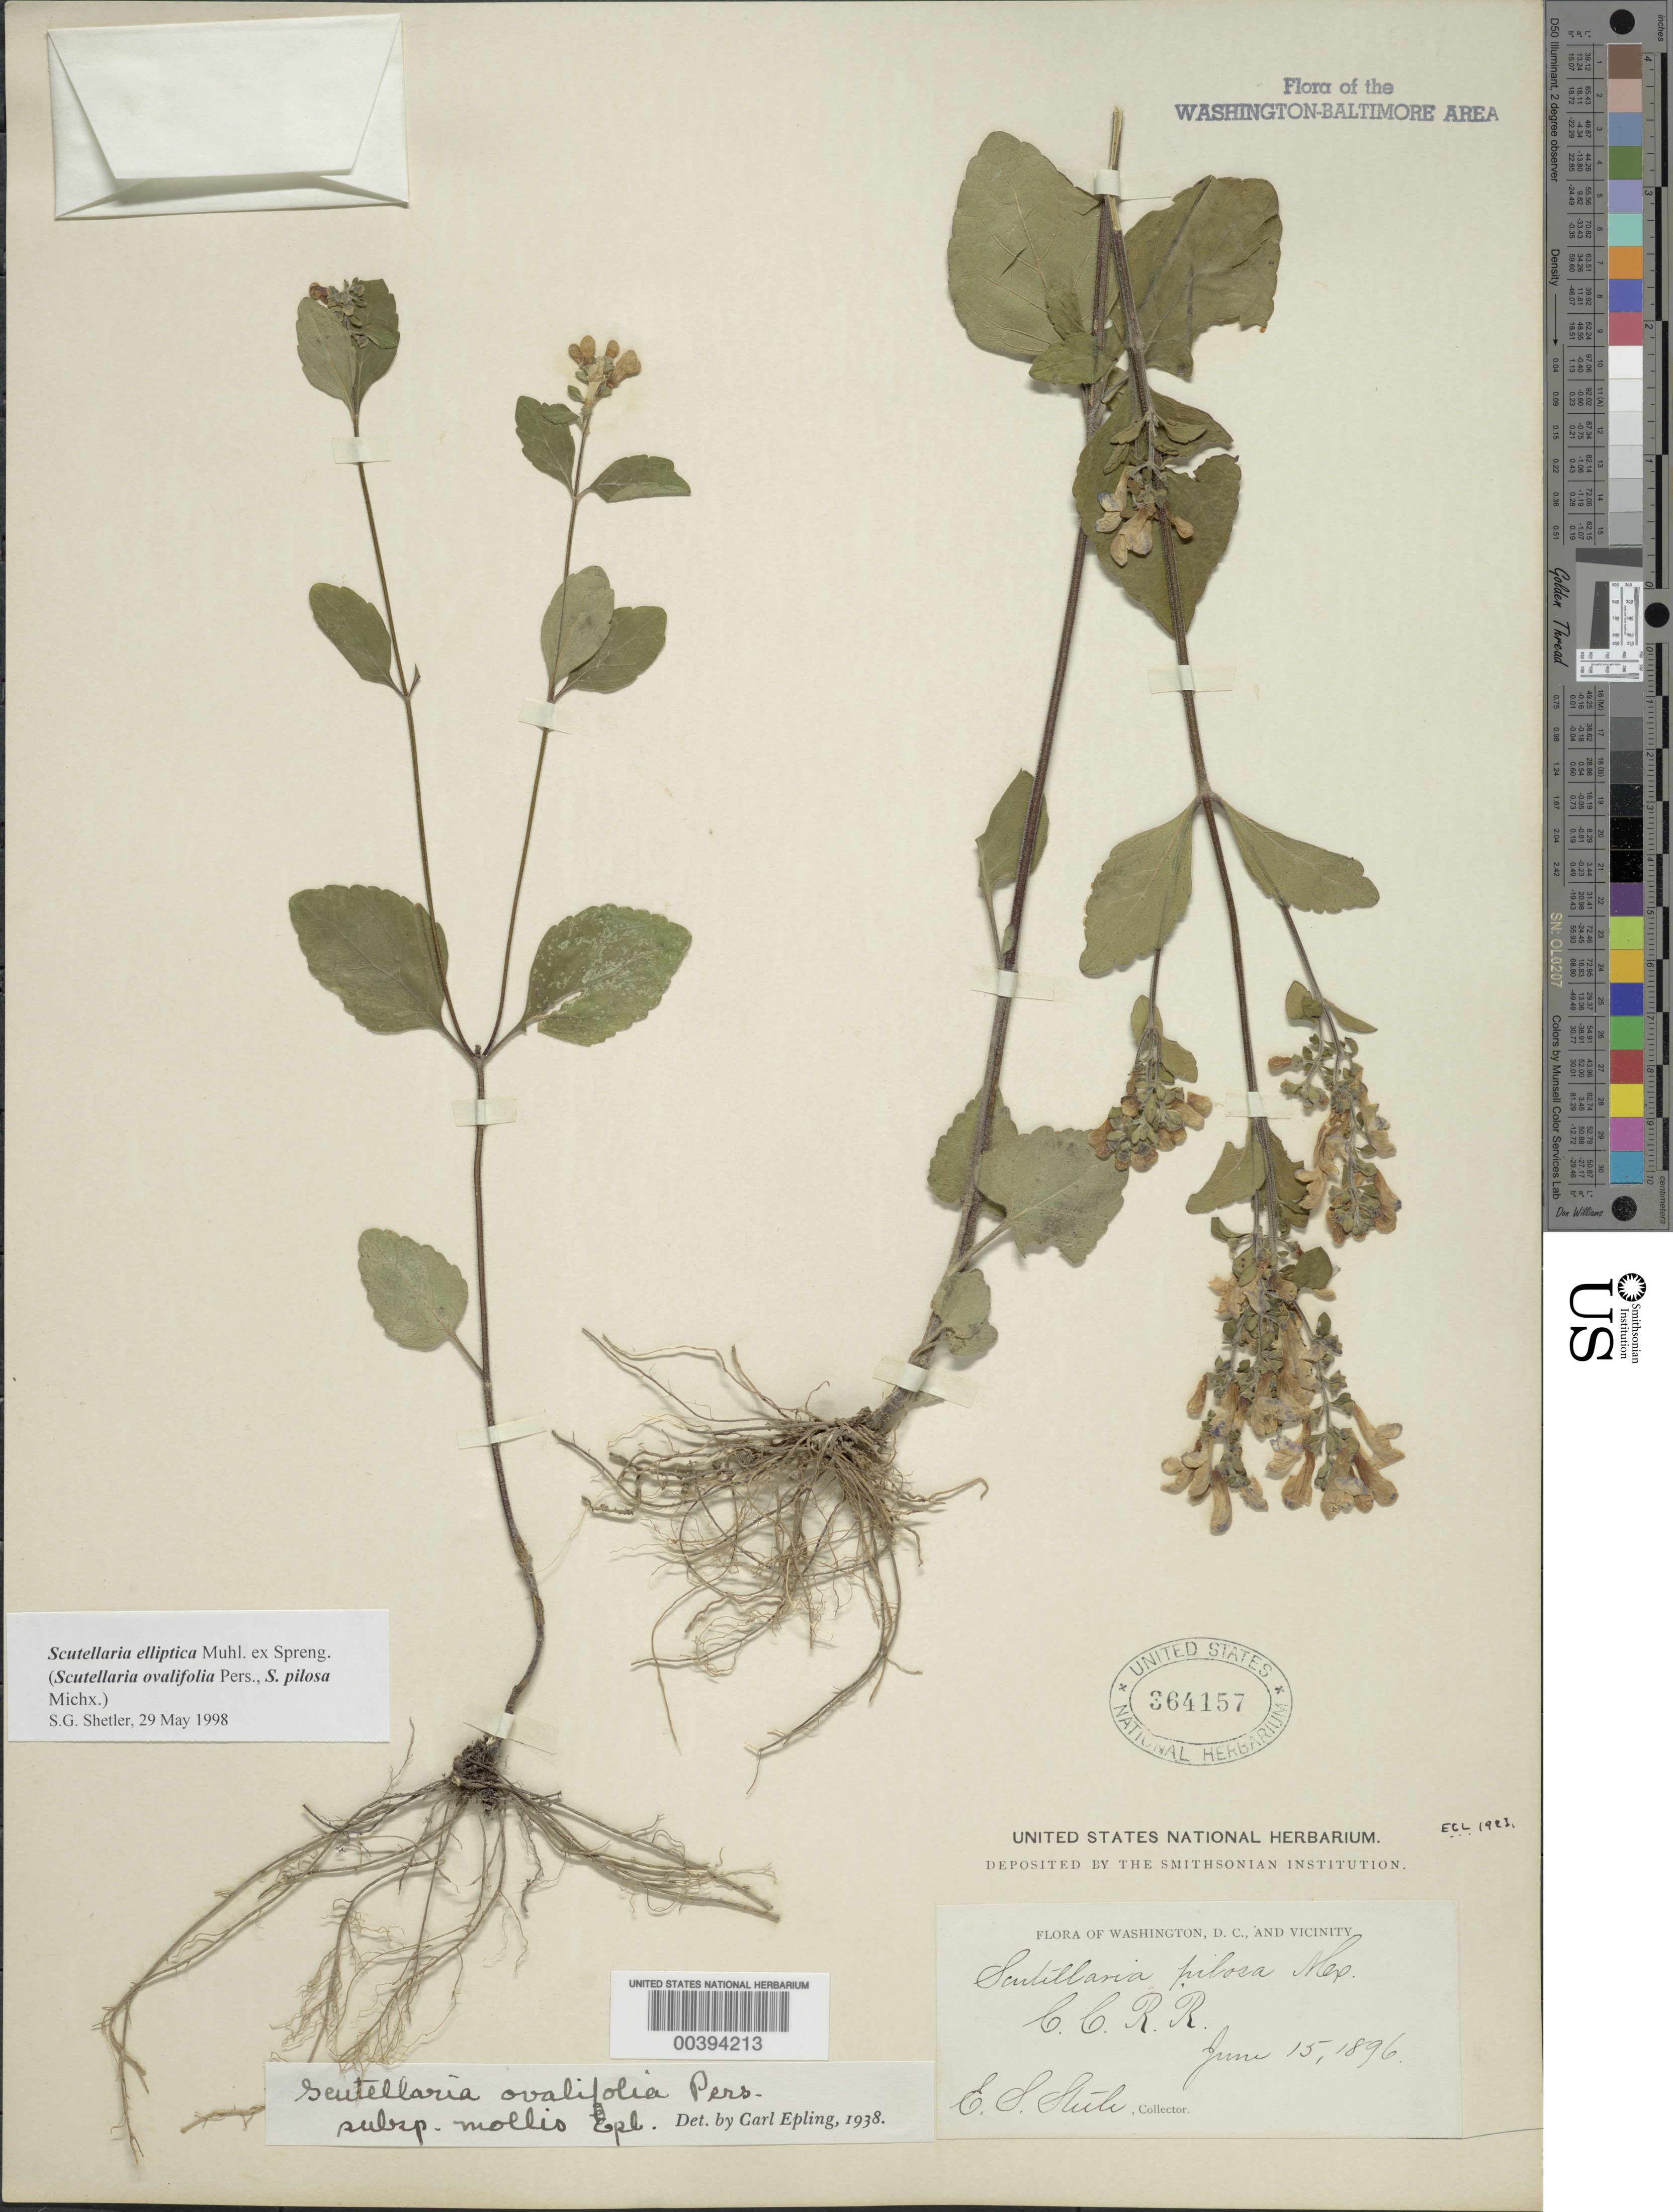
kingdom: Plantae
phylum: Tracheophyta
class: Magnoliopsida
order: Lamiales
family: Lamiaceae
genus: Scutellaria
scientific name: Scutellaria elliptica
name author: Muhl.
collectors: E. Steele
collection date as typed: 15 Jun 1896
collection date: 1896-06-15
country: United States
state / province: District of Columbia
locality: Chevy Chase Railroad, Washington DC area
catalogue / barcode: US 364157